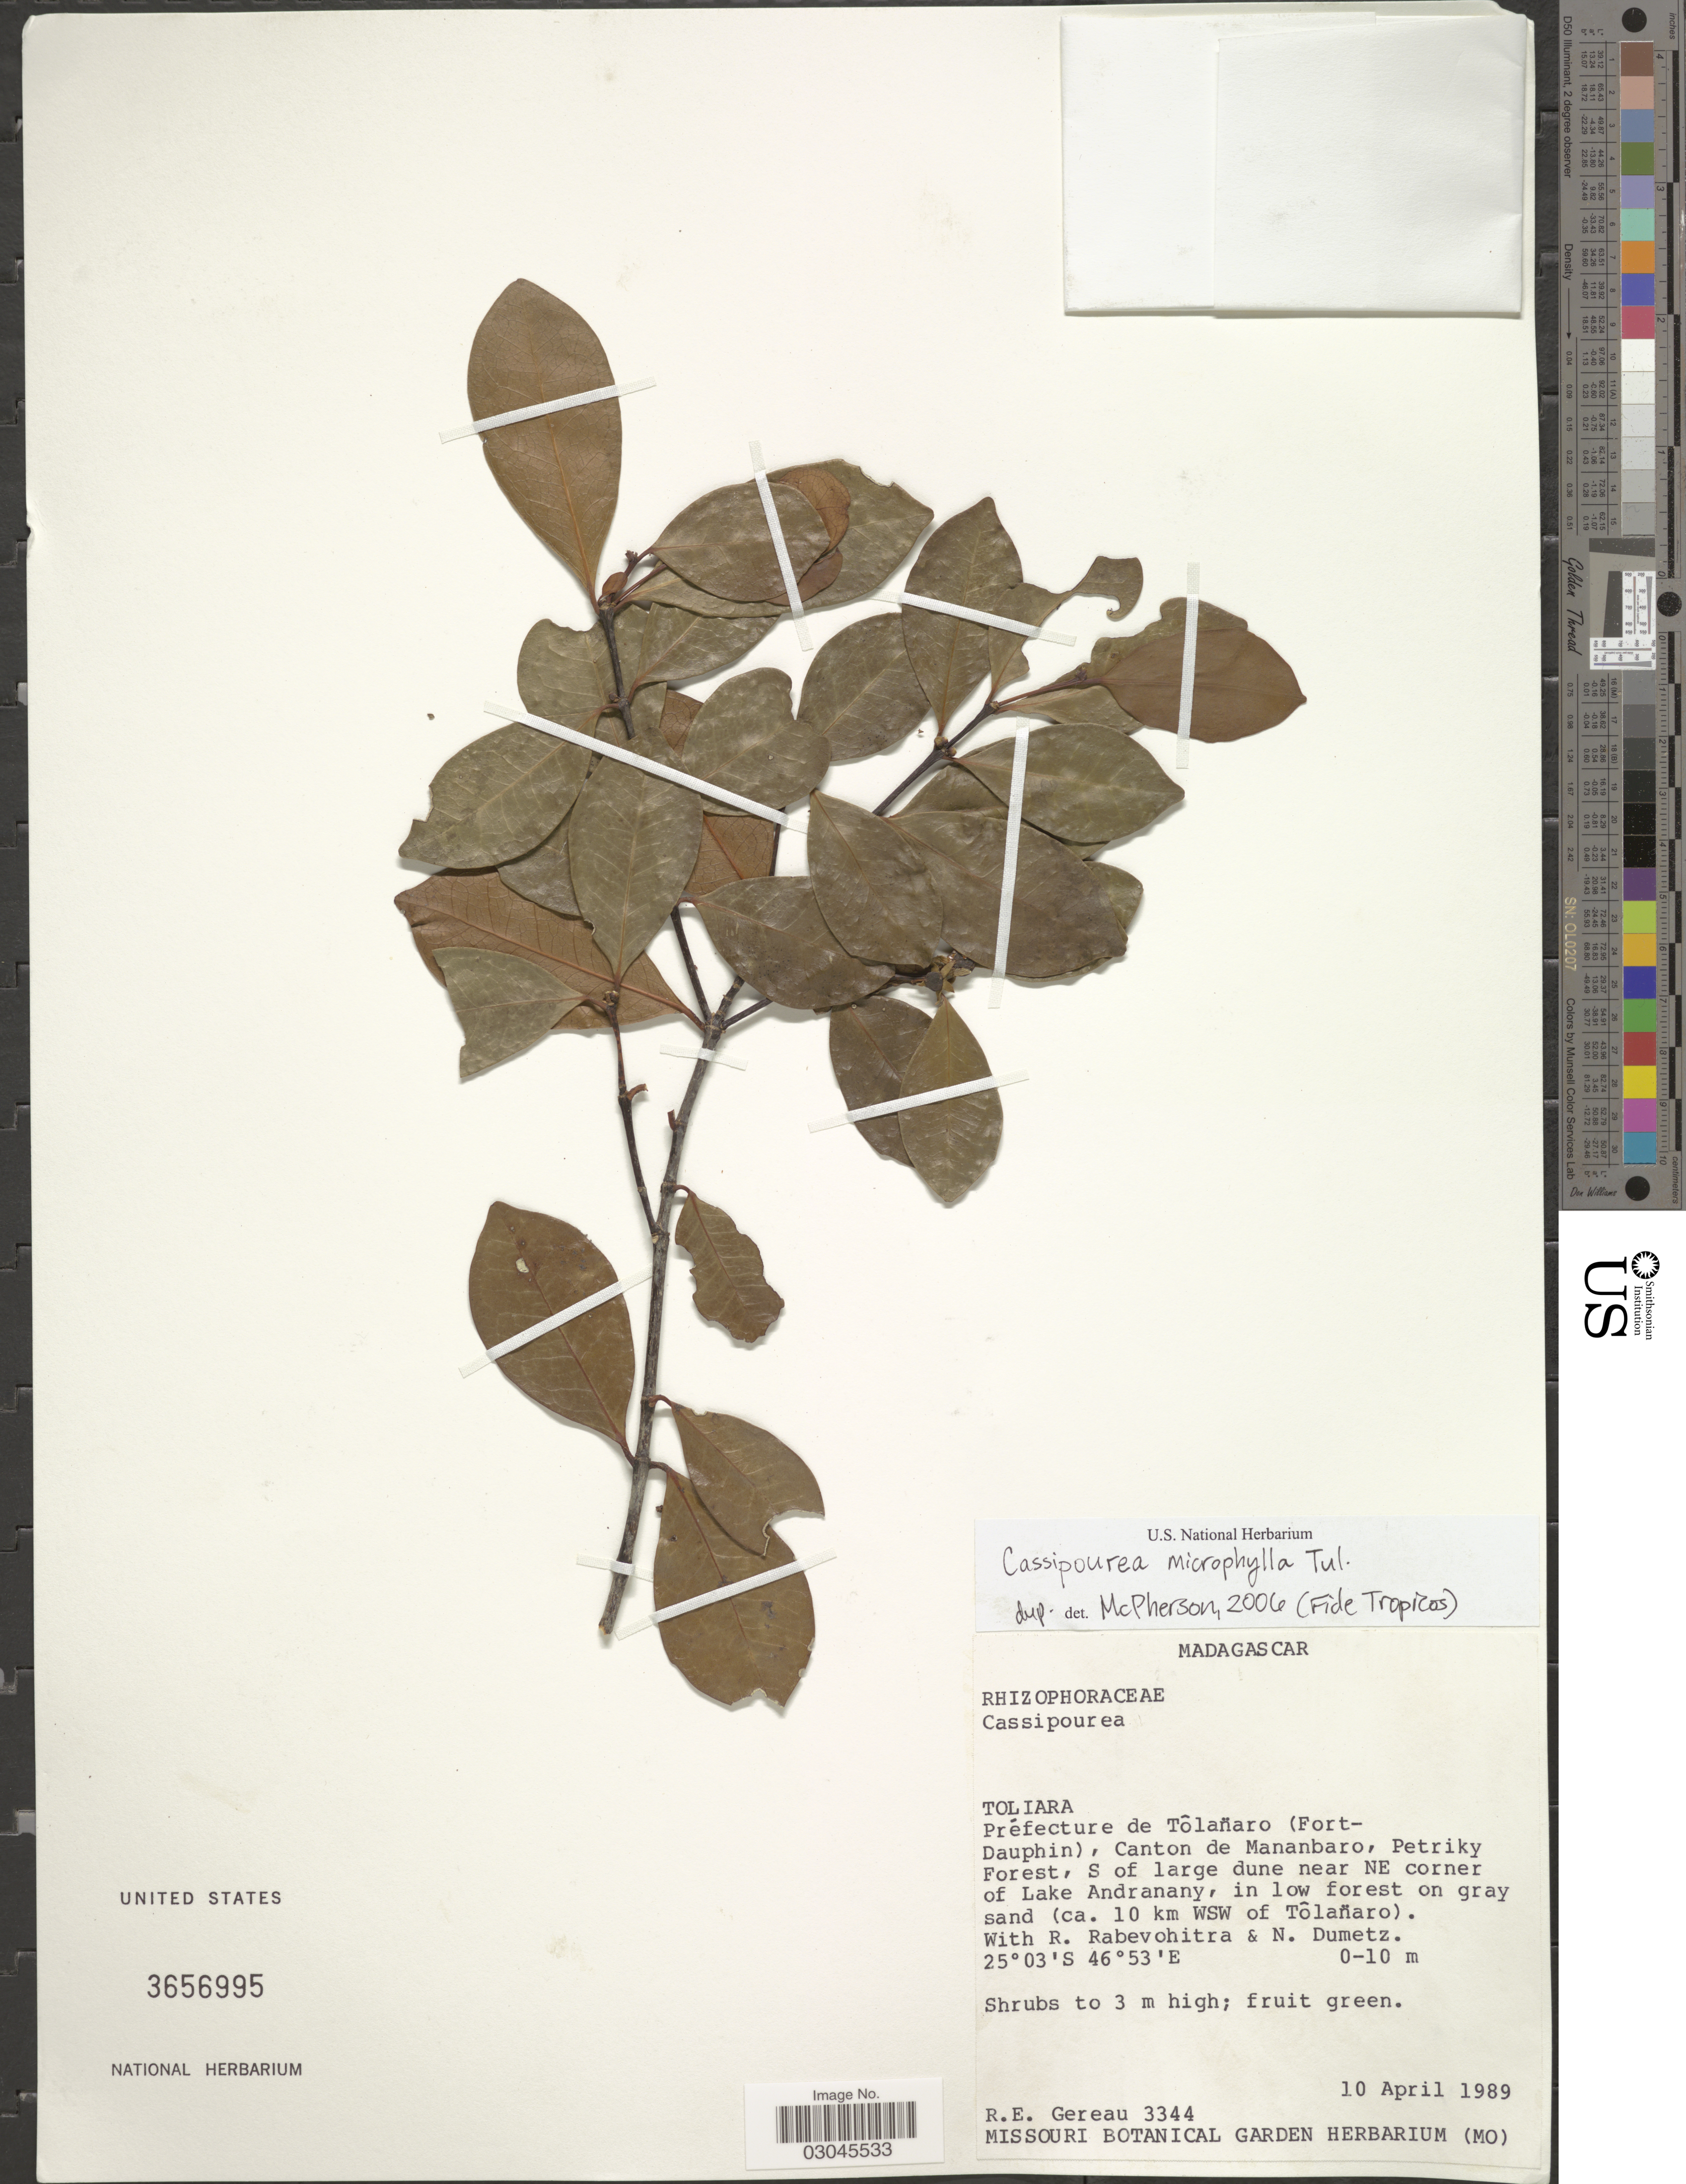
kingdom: Plantae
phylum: Tracheophyta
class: Magnoliopsida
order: Malpighiales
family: Rhizophoraceae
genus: Cassipourea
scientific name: Cassipourea microphylla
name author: Tul.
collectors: R. Gereau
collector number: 3344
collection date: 1989-04-10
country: Madagascar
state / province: Anosy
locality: Préfecture de Tôlan̈aro (Fort Dauphin); Canton de Mananbaro; Petriky Forest, S of large dune near NE corner of Lake Andranany, in low forest on gray sand (ca. 10 km WSW of Tôlan̈aro).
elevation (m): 0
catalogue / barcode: US 3656995